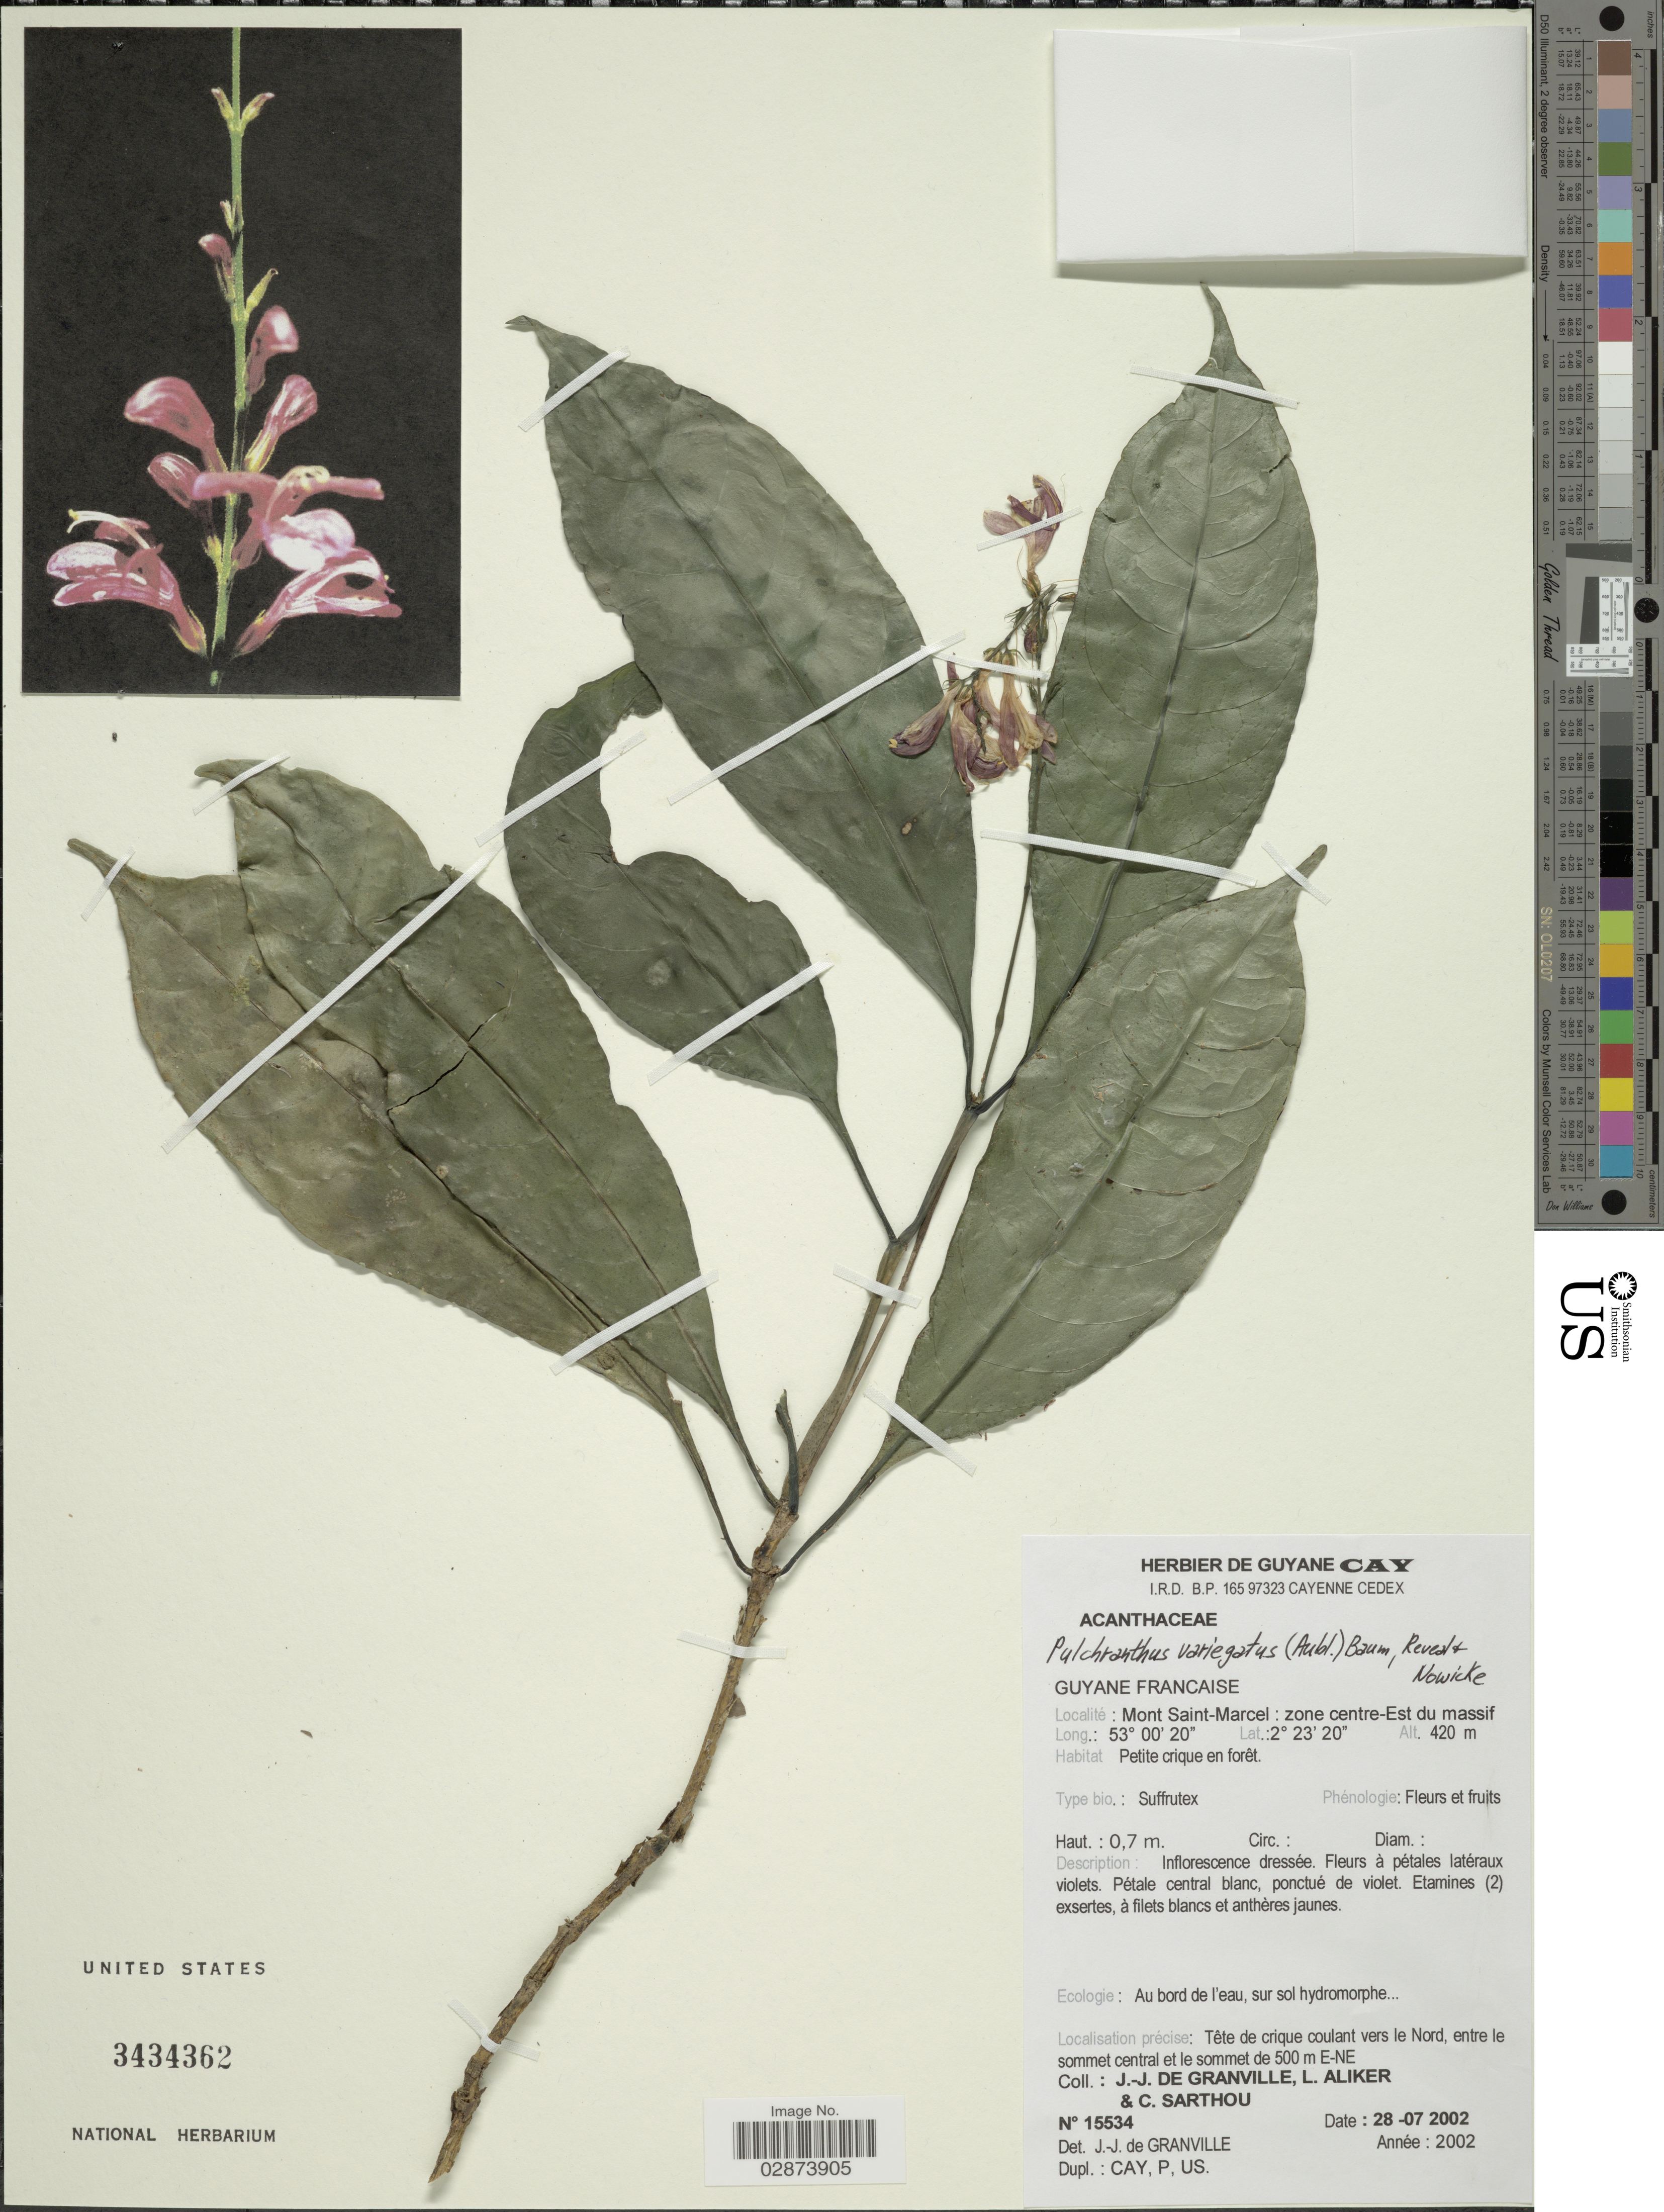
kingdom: Plantae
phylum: Tracheophyta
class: Magnoliopsida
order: Lamiales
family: Acanthaceae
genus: Pulchranthus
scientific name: Pulchranthus variegatus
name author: (Aubl.) V.M. Baum et al.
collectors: J.-J. de Granville, L. Aliker & C. Sarthou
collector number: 15534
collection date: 2002-07-28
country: French Guiana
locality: Mont Saint-Marcel: zone centre-Est du massif.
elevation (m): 420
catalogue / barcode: US 3434362